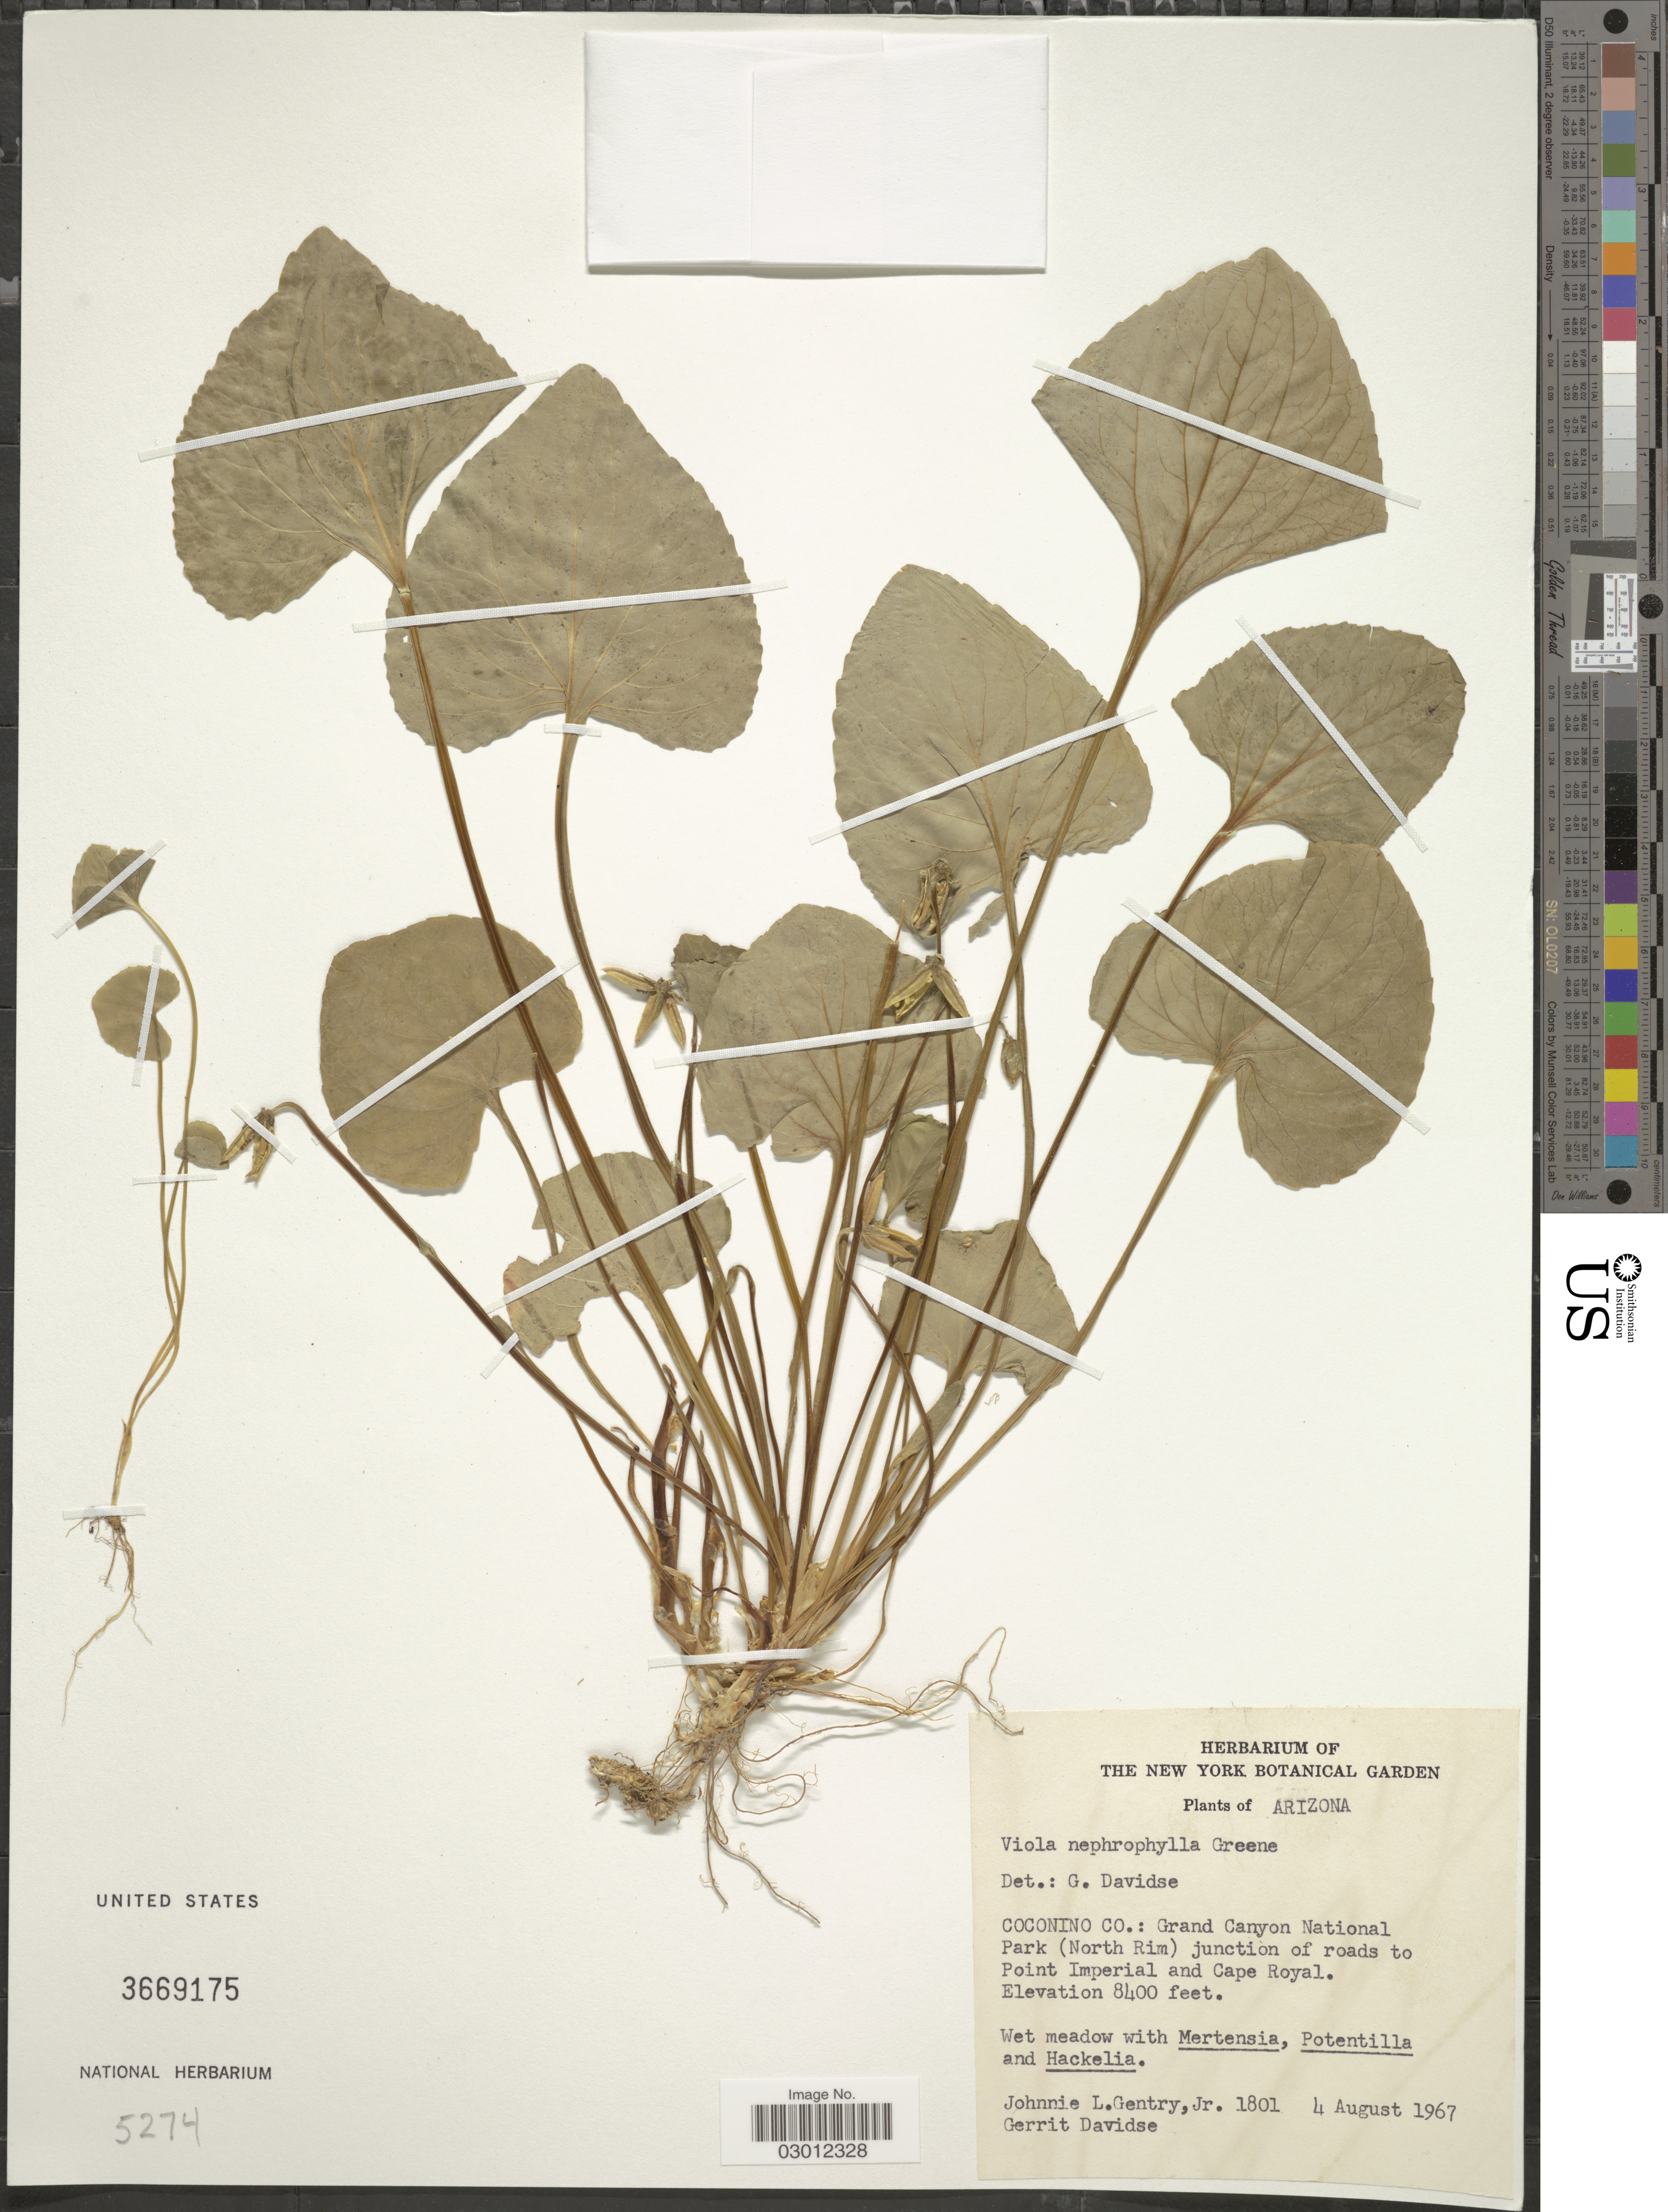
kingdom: Plantae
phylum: Tracheophyta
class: Magnoliopsida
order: Malpighiales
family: Violaceae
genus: Viola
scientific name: Viola nephrophylla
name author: Greene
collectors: J. L. Gentry & G. Davidse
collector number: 1801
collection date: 1967-08-04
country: United States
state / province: Arizona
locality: Coconino Co.: Grand Canyon National Park (North Rim) junction of roads to Point Imperial and Cape Royal.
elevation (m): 2560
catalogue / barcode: US 3669175